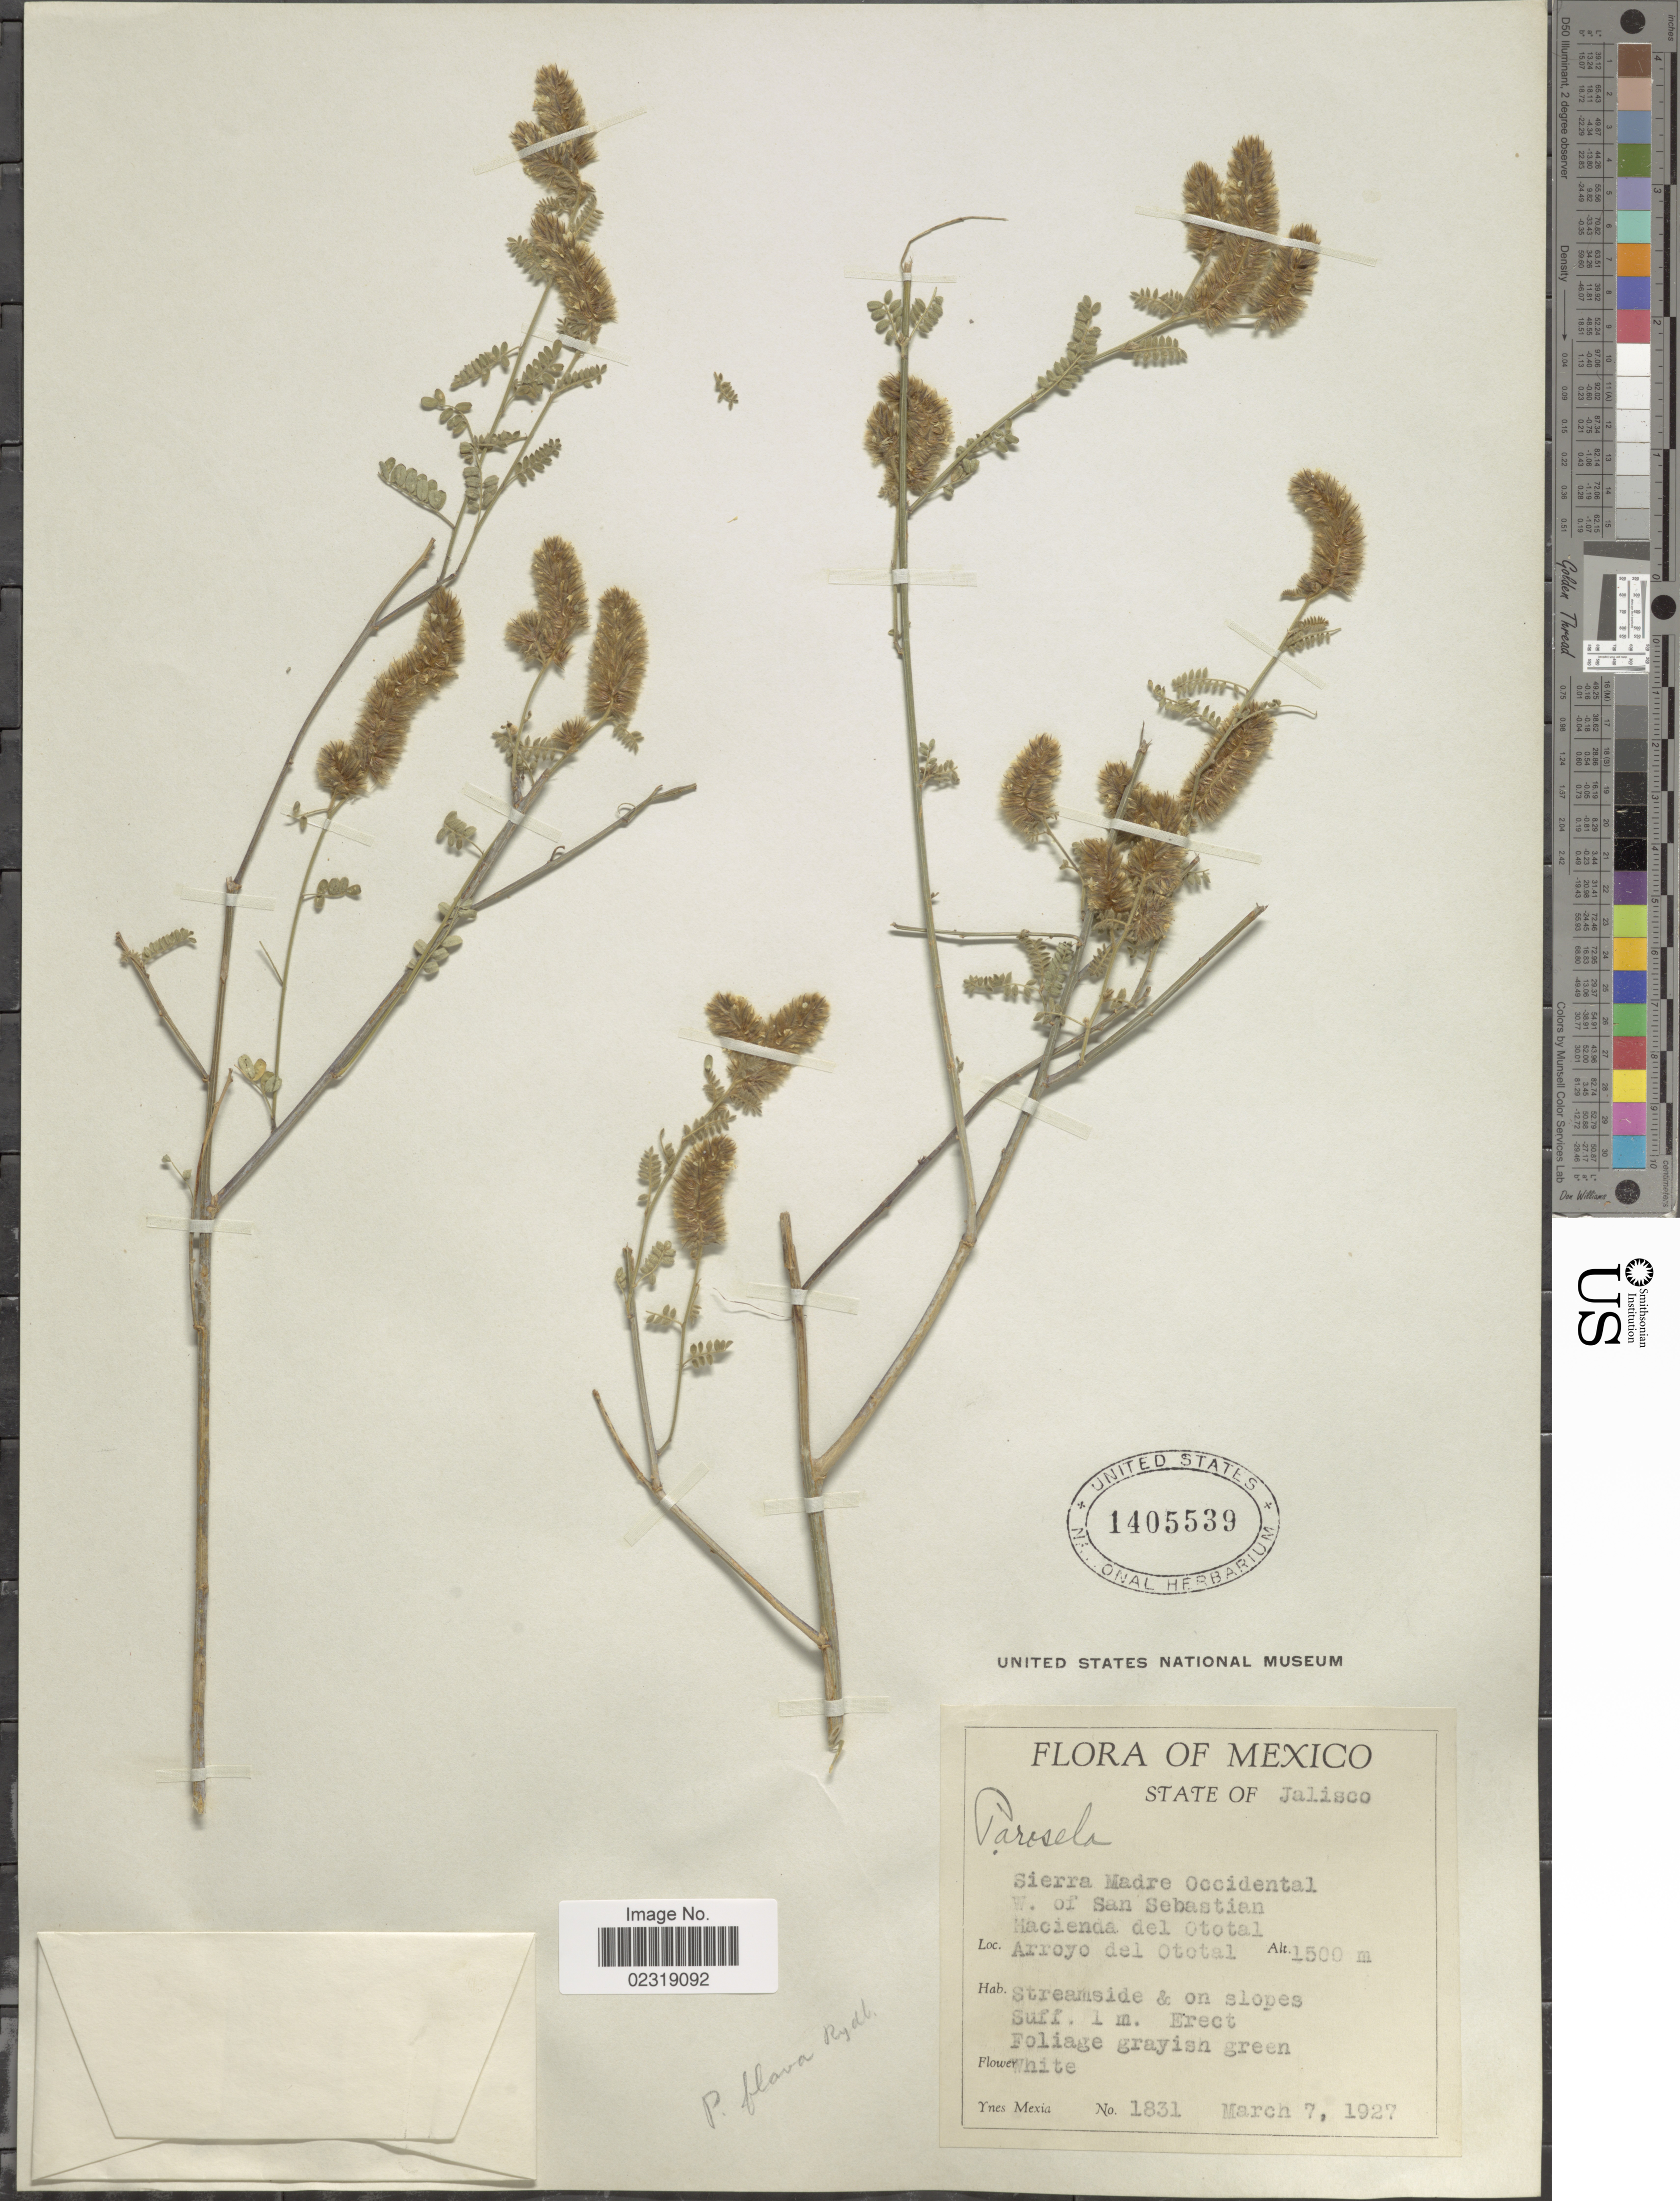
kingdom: Plantae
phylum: Tracheophyta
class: Magnoliopsida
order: Fabales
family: Fabaceae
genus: Dalea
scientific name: Dalea elata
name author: Hook. & Arn.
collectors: Y. Mexia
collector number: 1831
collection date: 1927-03-07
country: Mexico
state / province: Jalisco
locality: State of Jalisco, Sierra Madre Occidental W. of San Sebastian, Hacienda del Ototal. Orroyo del Ototal.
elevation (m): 1500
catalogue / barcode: US 1405539